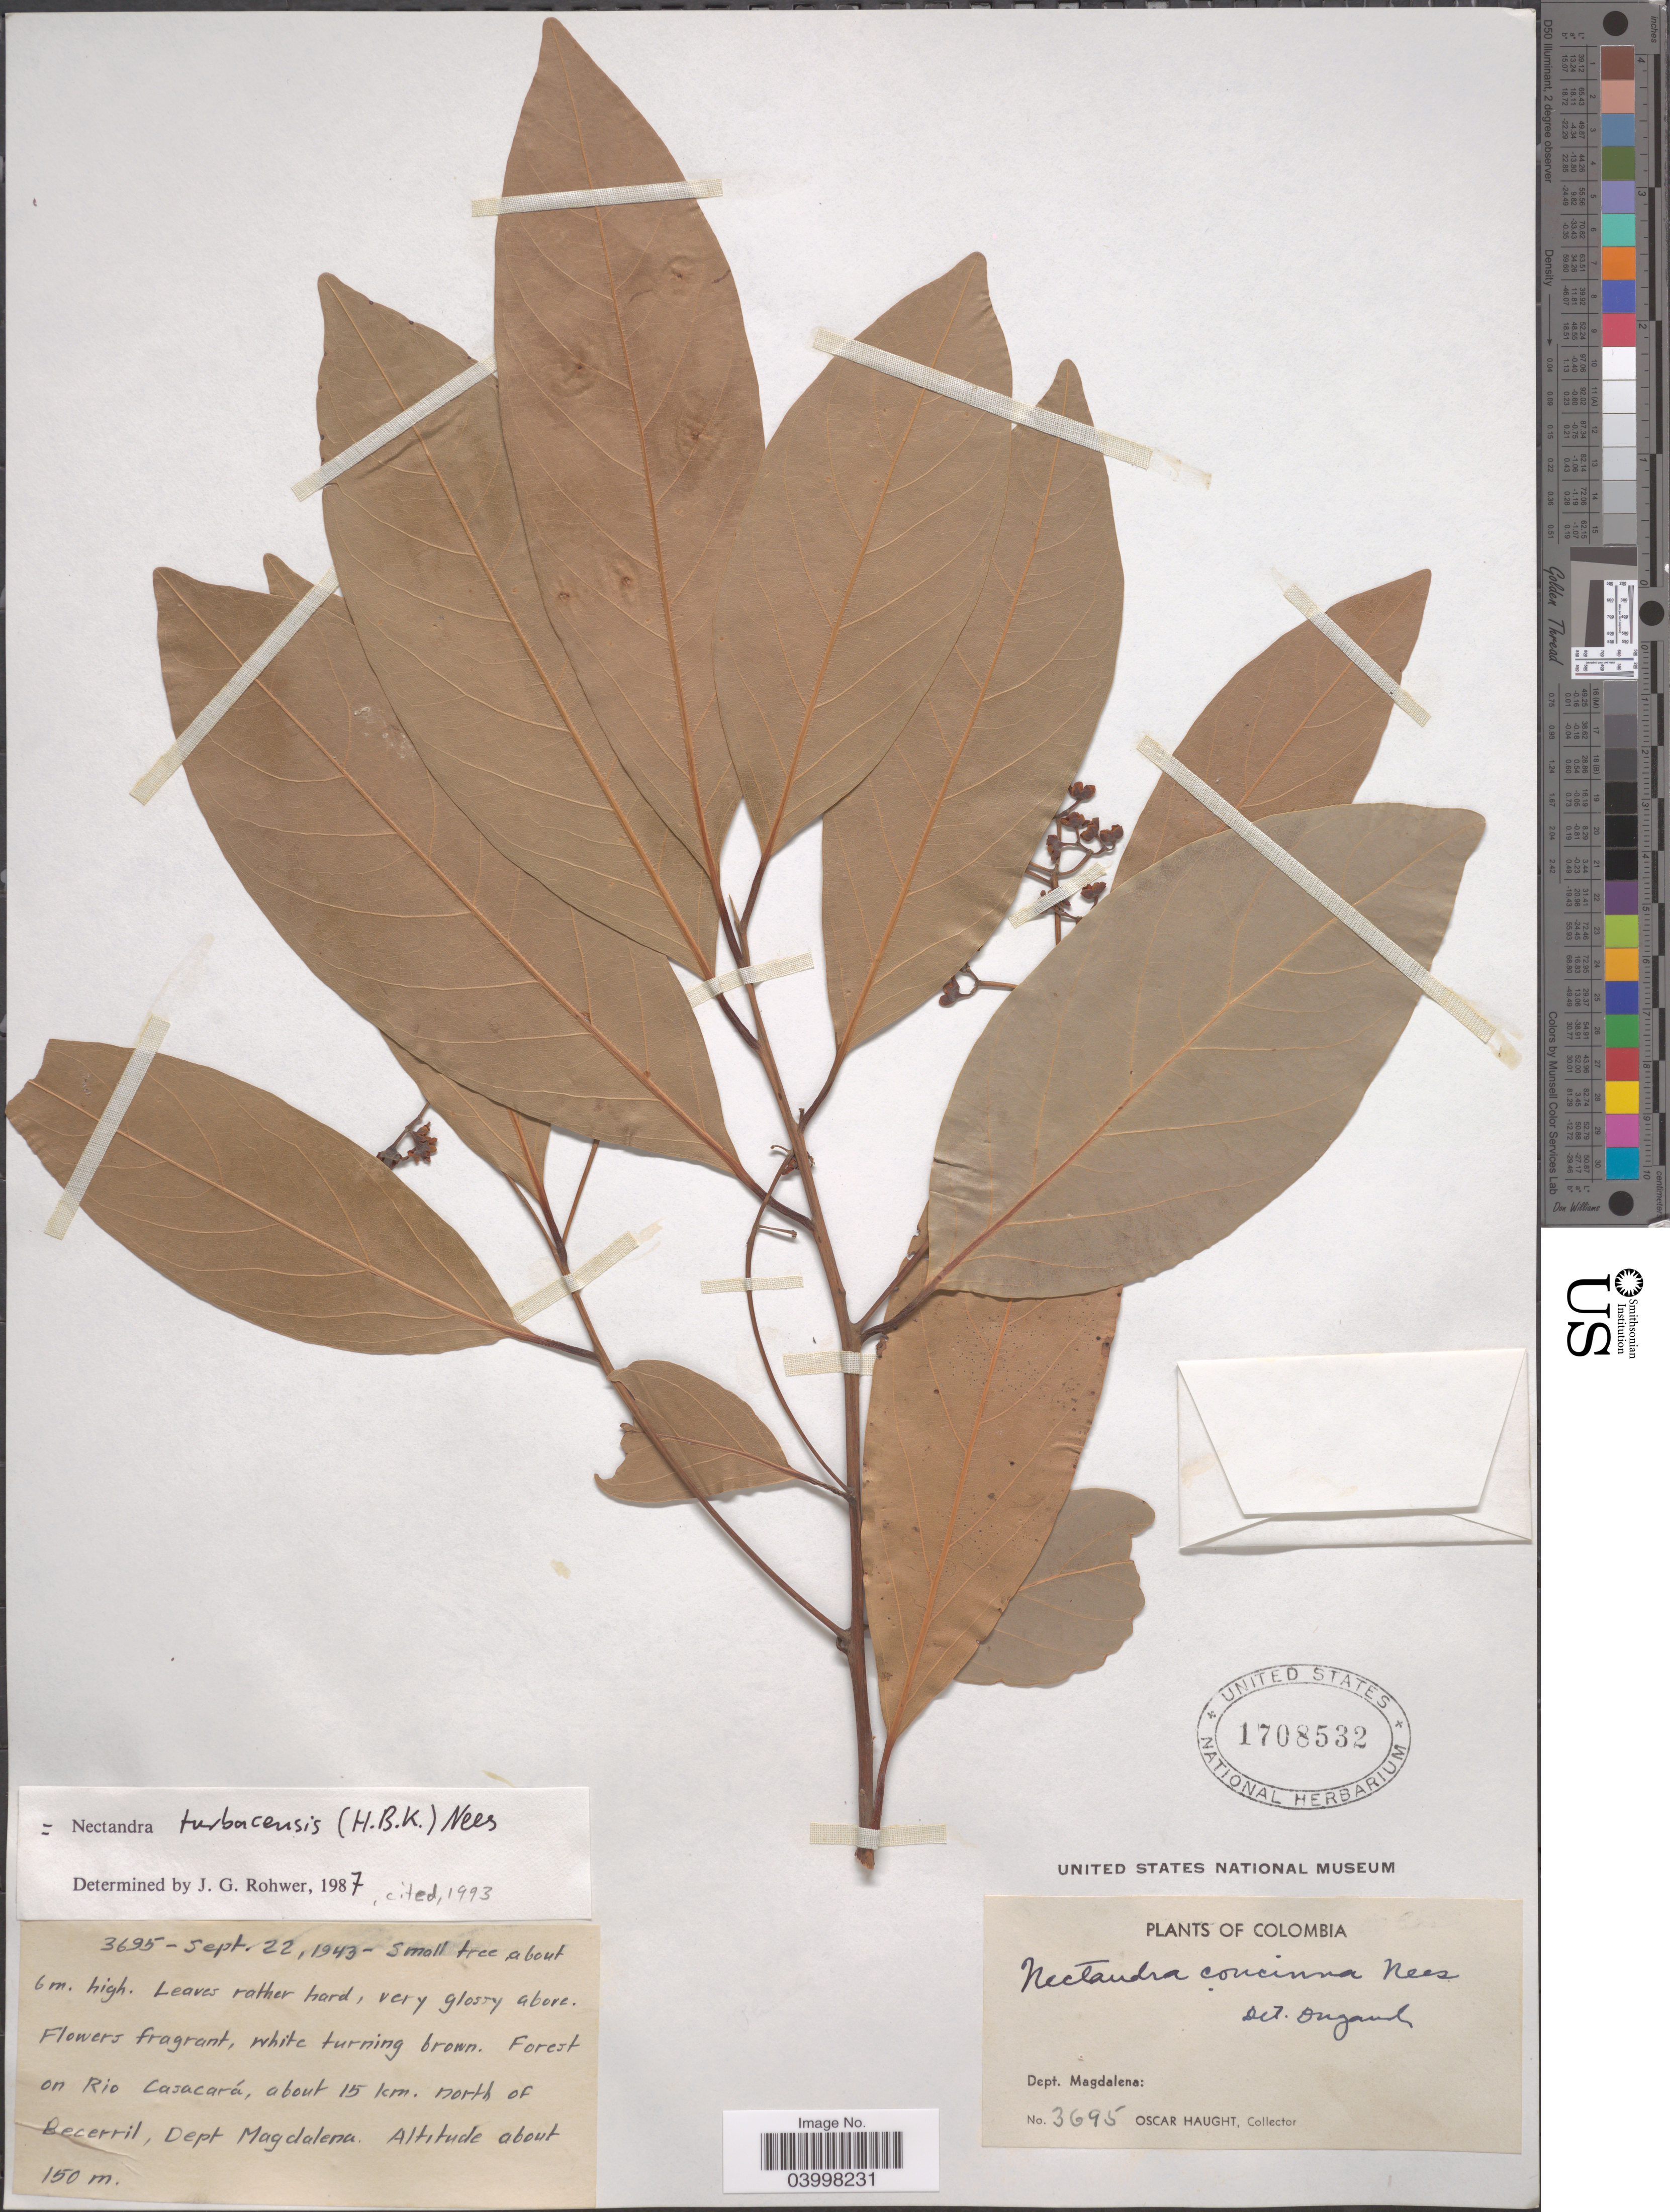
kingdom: Plantae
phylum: Tracheophyta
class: Magnoliopsida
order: Laurales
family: Lauraceae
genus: Nectandra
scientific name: Nectandra turbacensis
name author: (Kunth) Nees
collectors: O. L. Haught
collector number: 3695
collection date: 1943-09-22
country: Colombia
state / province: Magdalena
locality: Forest on Rio Casacará, about 15 km. north of Becerril, Dept. Magdalena.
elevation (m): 150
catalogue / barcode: US 1708532